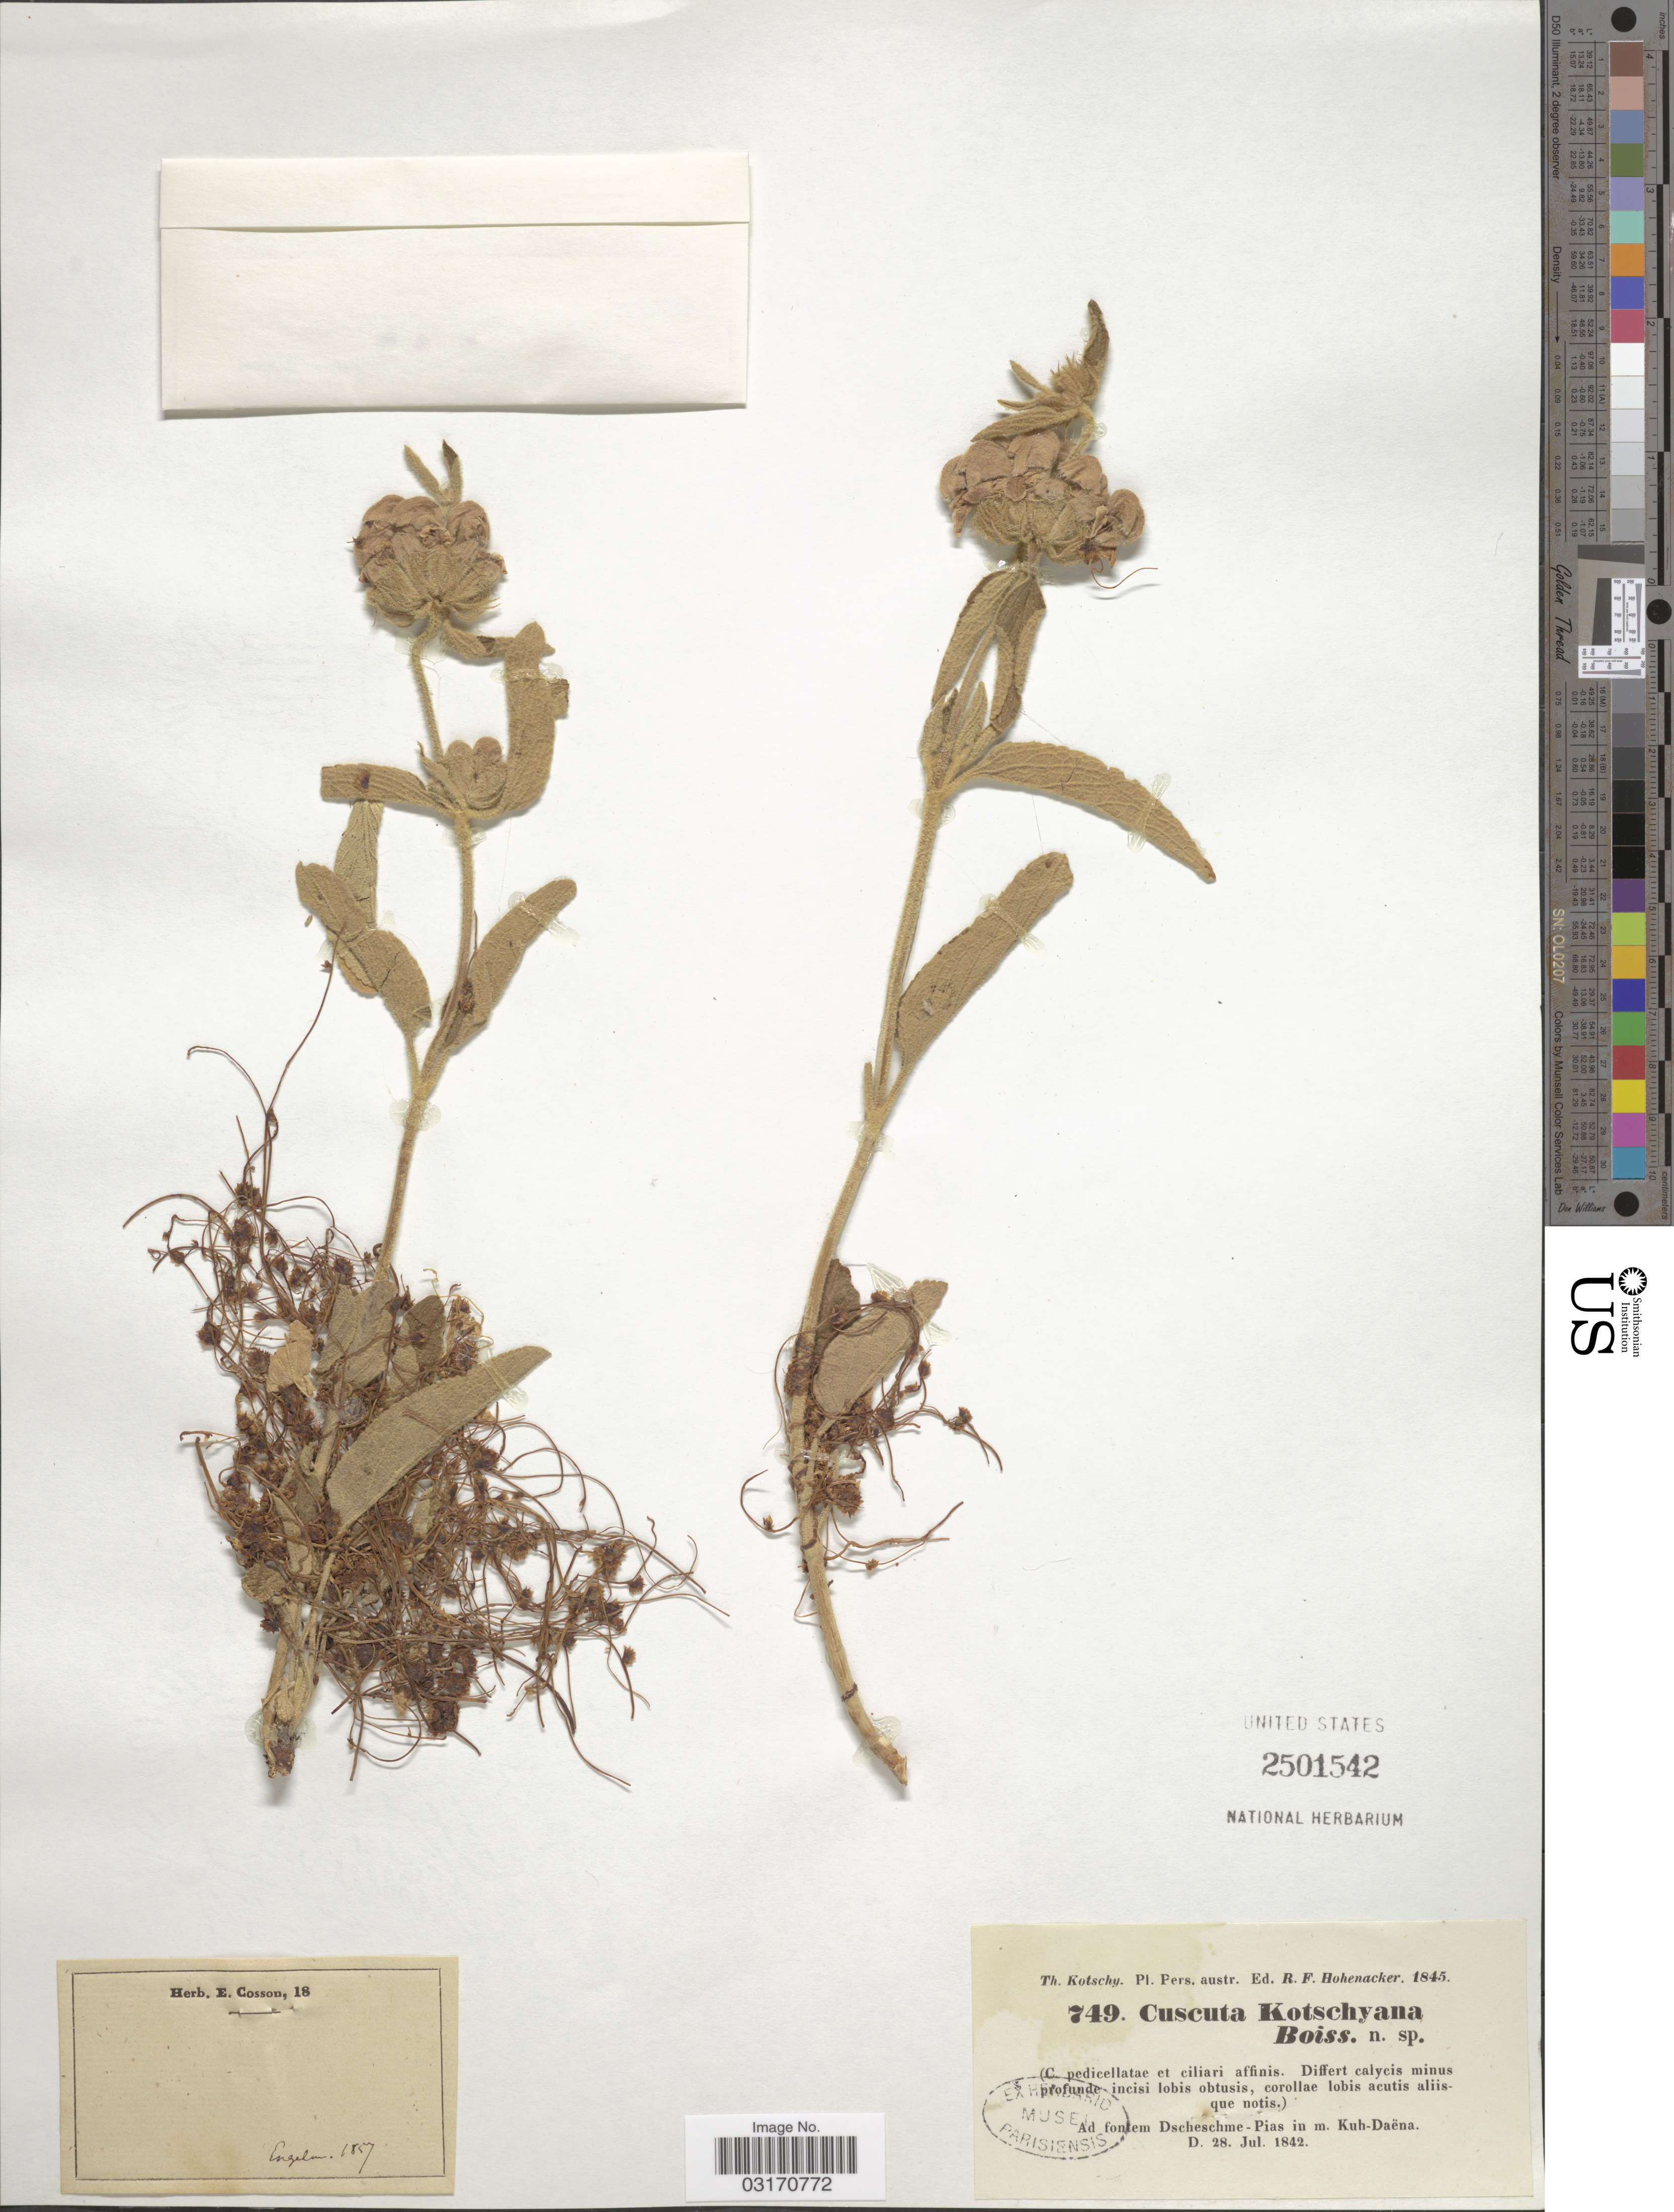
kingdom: Plantae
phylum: Tracheophyta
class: Magnoliopsida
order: Solanales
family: Convolvulaceae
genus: Cuscuta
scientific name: Cuscuta kotschyana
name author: Boiss.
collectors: K. G. Kotschy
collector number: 749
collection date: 1842-07-28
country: Iran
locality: Pers. austr. Ad fontem Dscheschme- Pias in m. Kuh-Daëna.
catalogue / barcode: US 2501542